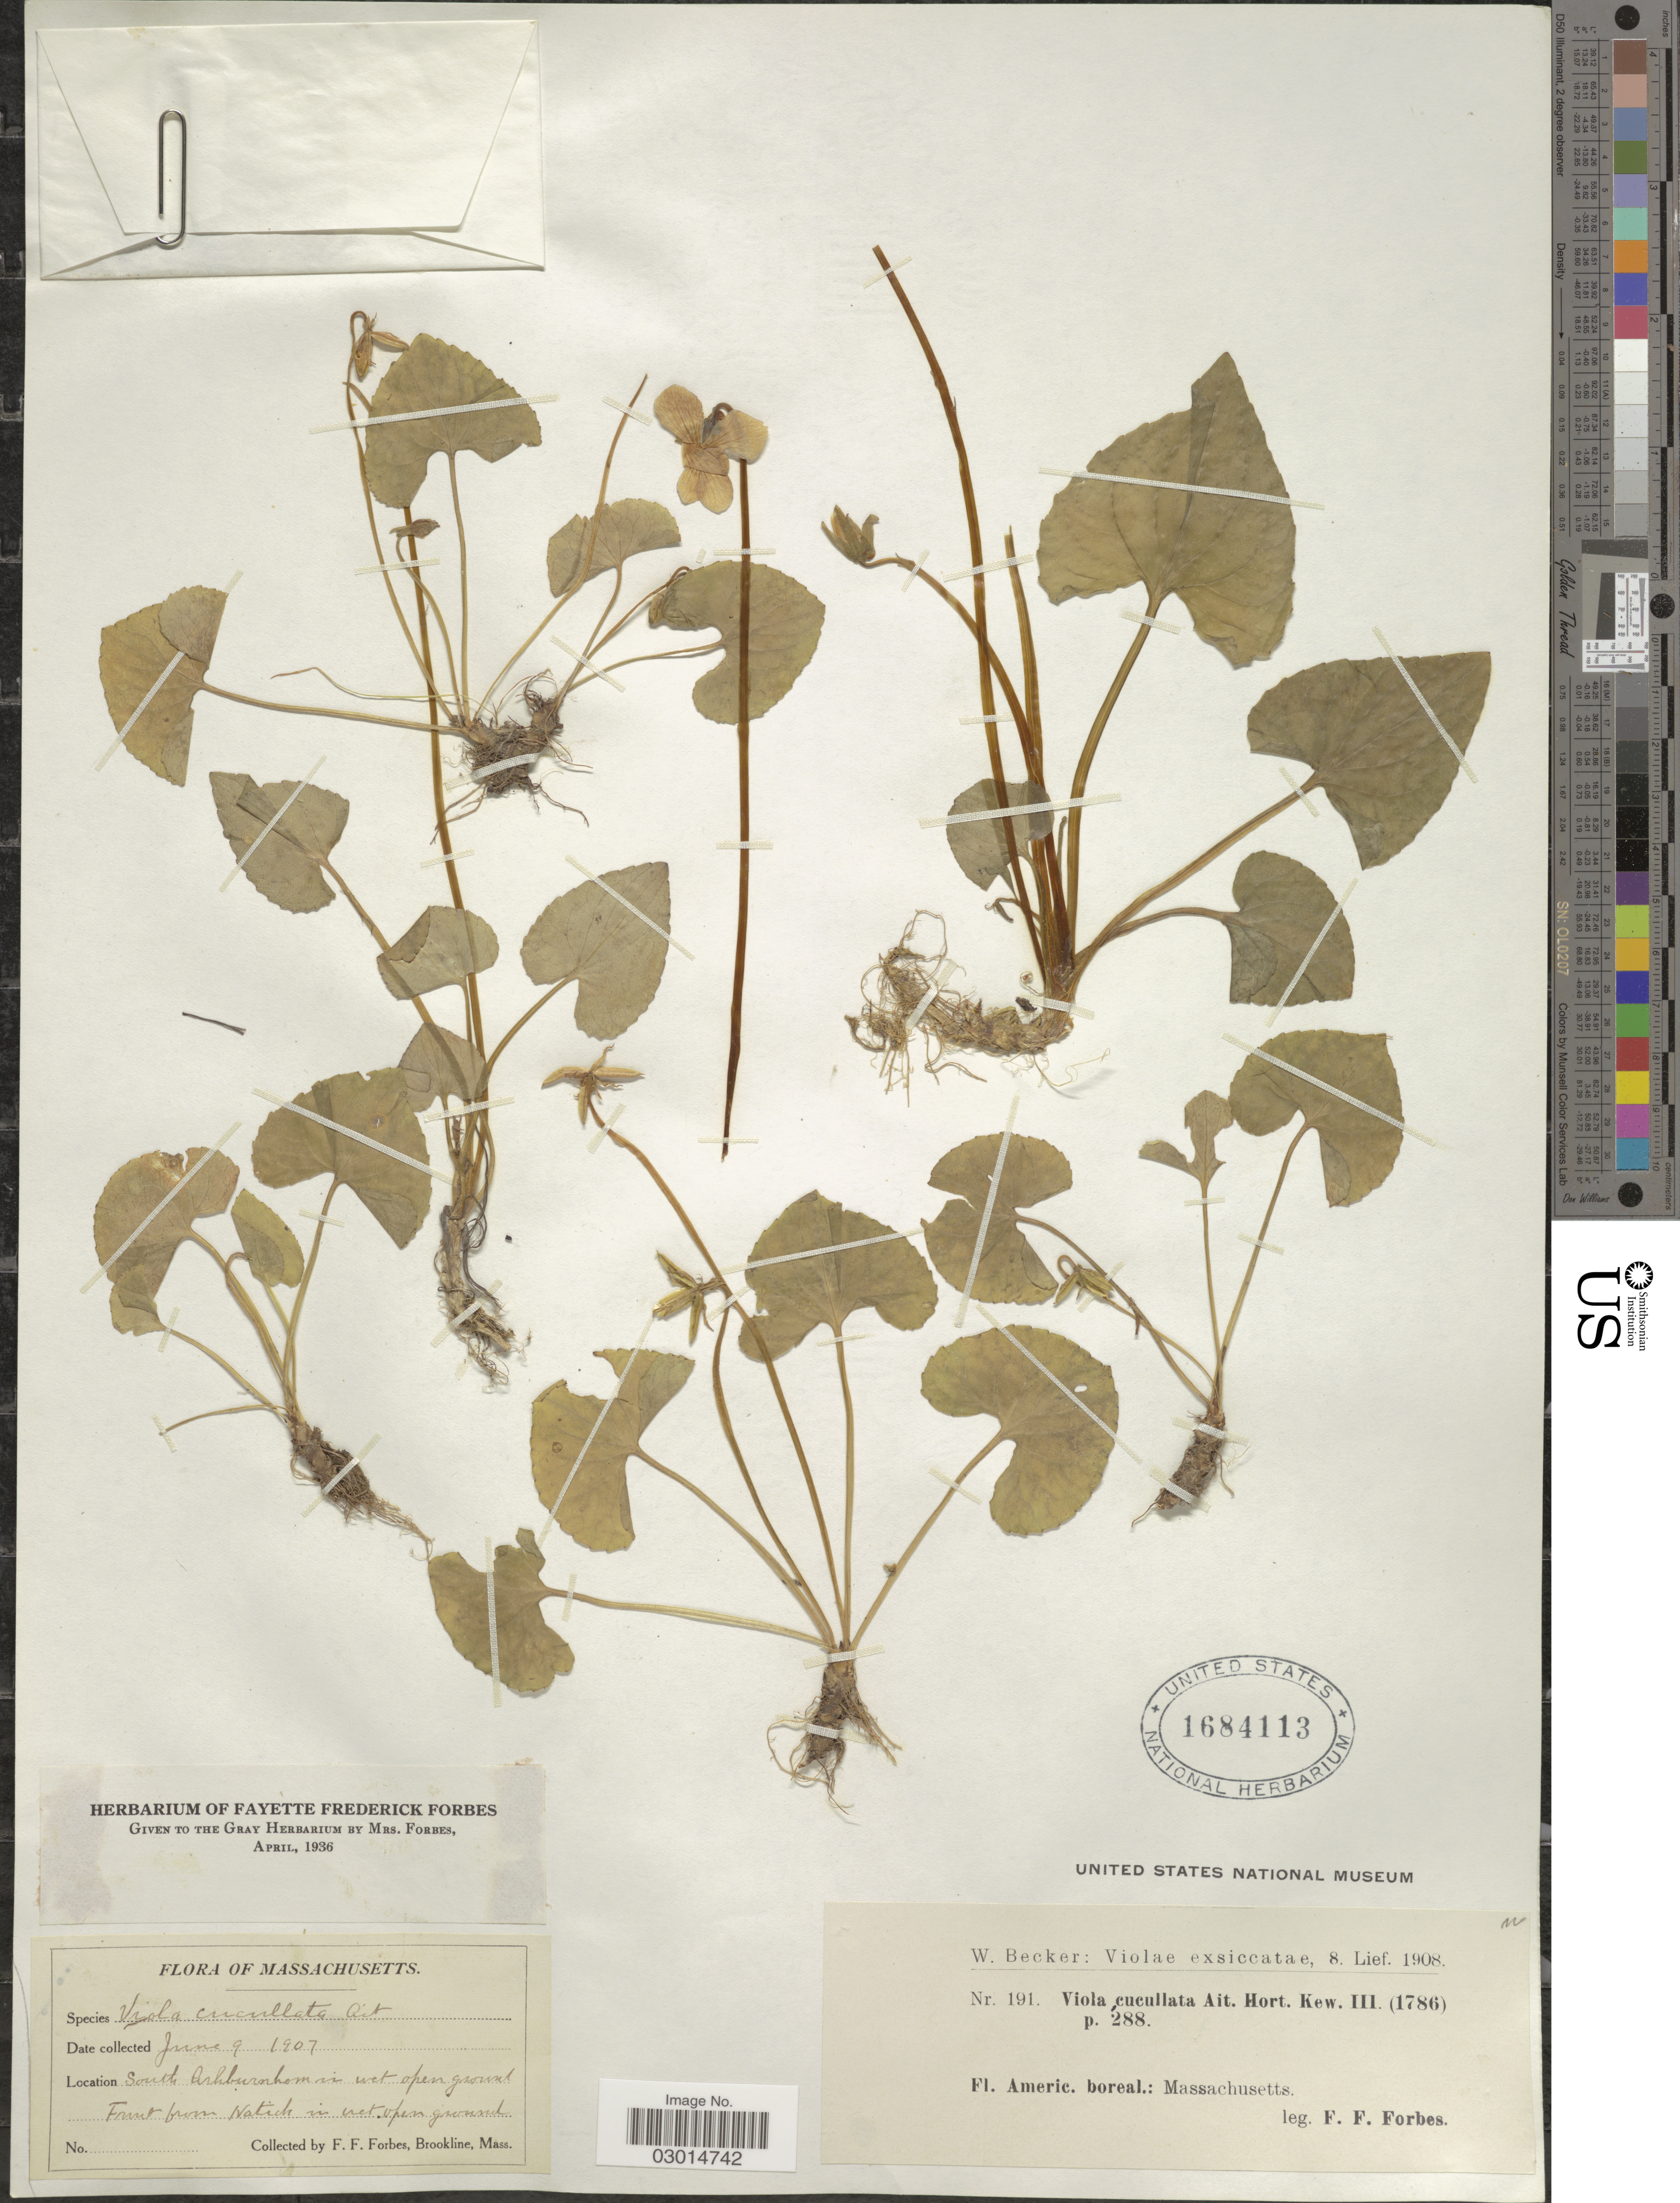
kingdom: Plantae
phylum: Tracheophyta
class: Magnoliopsida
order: Malpighiales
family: Violaceae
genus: Viola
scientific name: Viola cucullata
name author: Aiton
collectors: F. Forbes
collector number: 191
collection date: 1907-06-09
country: United States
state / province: Massachusetts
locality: Fl. Americ. boreal. South Arkburnhom in wet open ground.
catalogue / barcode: US 1684113